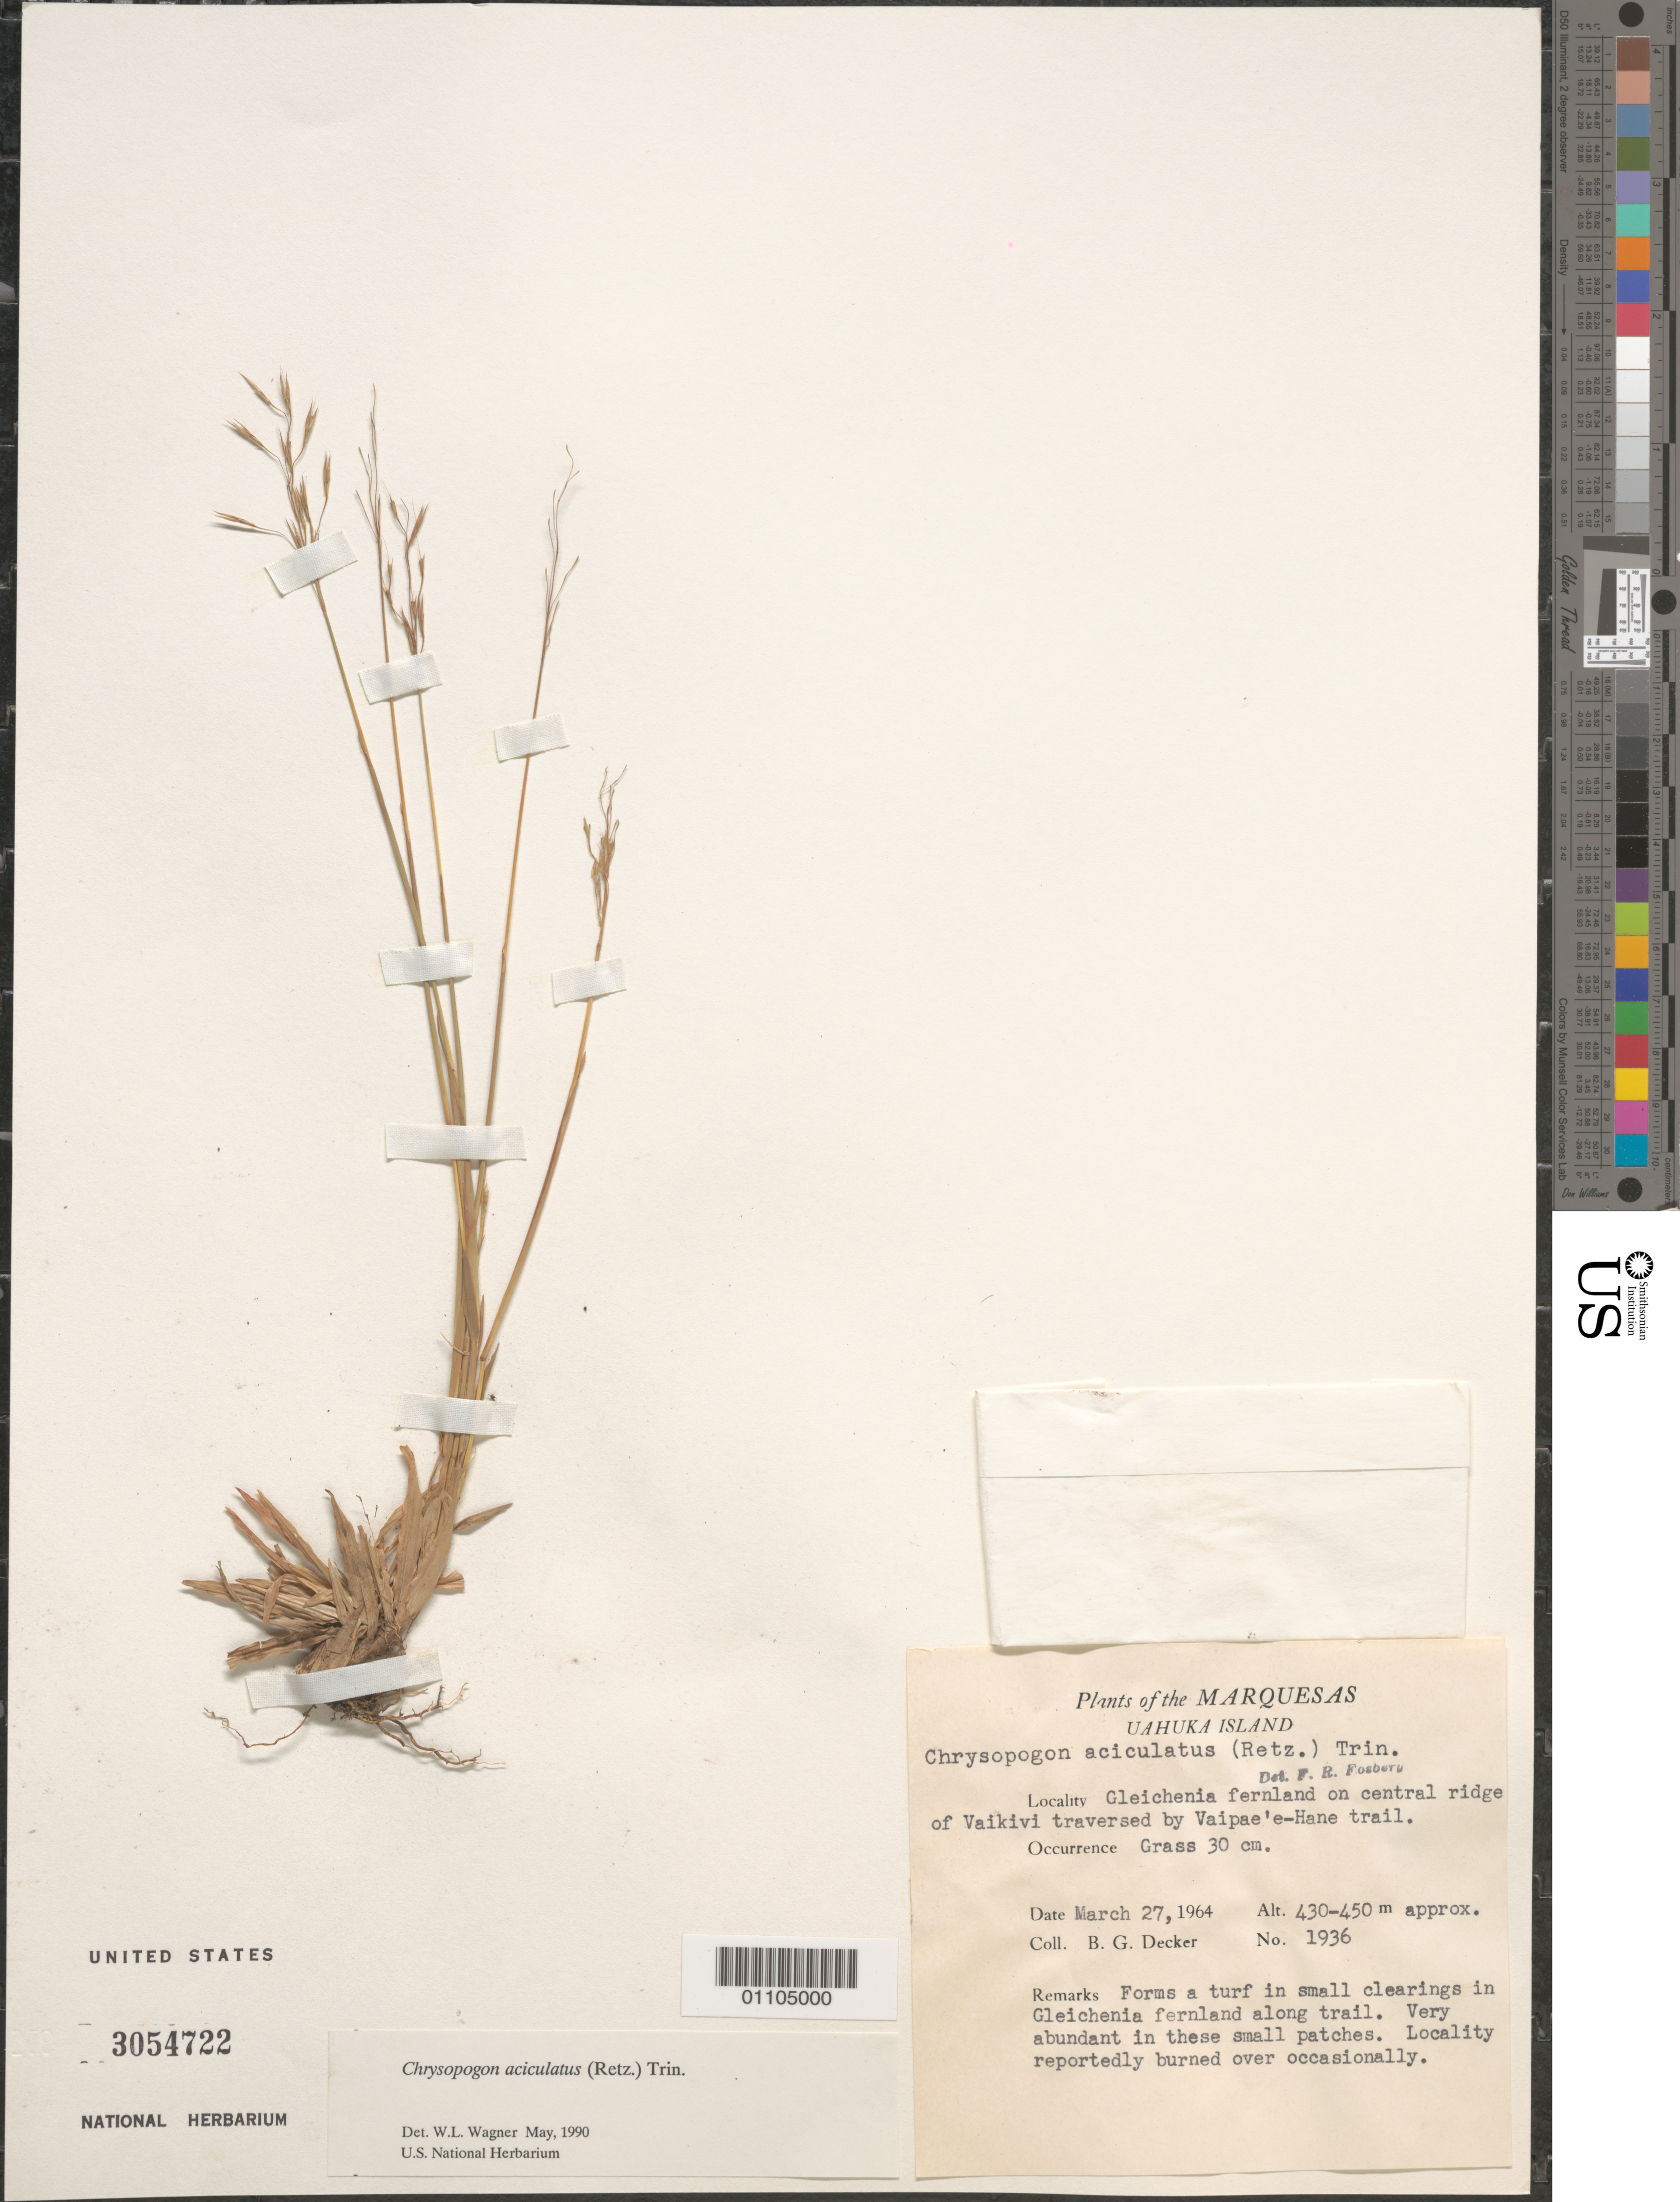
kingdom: Plantae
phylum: Tracheophyta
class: Liliopsida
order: Poales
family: Poaceae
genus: Chrysopogon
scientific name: Chrysopogon aciculatus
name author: (Retz.) Trin.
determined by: Wagner, W. L., (BOT), Smithsonian Institution - National Museum of Natural History (UNITED STATES)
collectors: B. G. Decker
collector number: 1936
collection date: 1964-03-27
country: French Polynesia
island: Ua Huka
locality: Vaikivi, on central ridge, traversed by Vaipae'e-Hane Trail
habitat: Gleichenia fernland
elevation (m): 430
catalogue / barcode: US 3054722